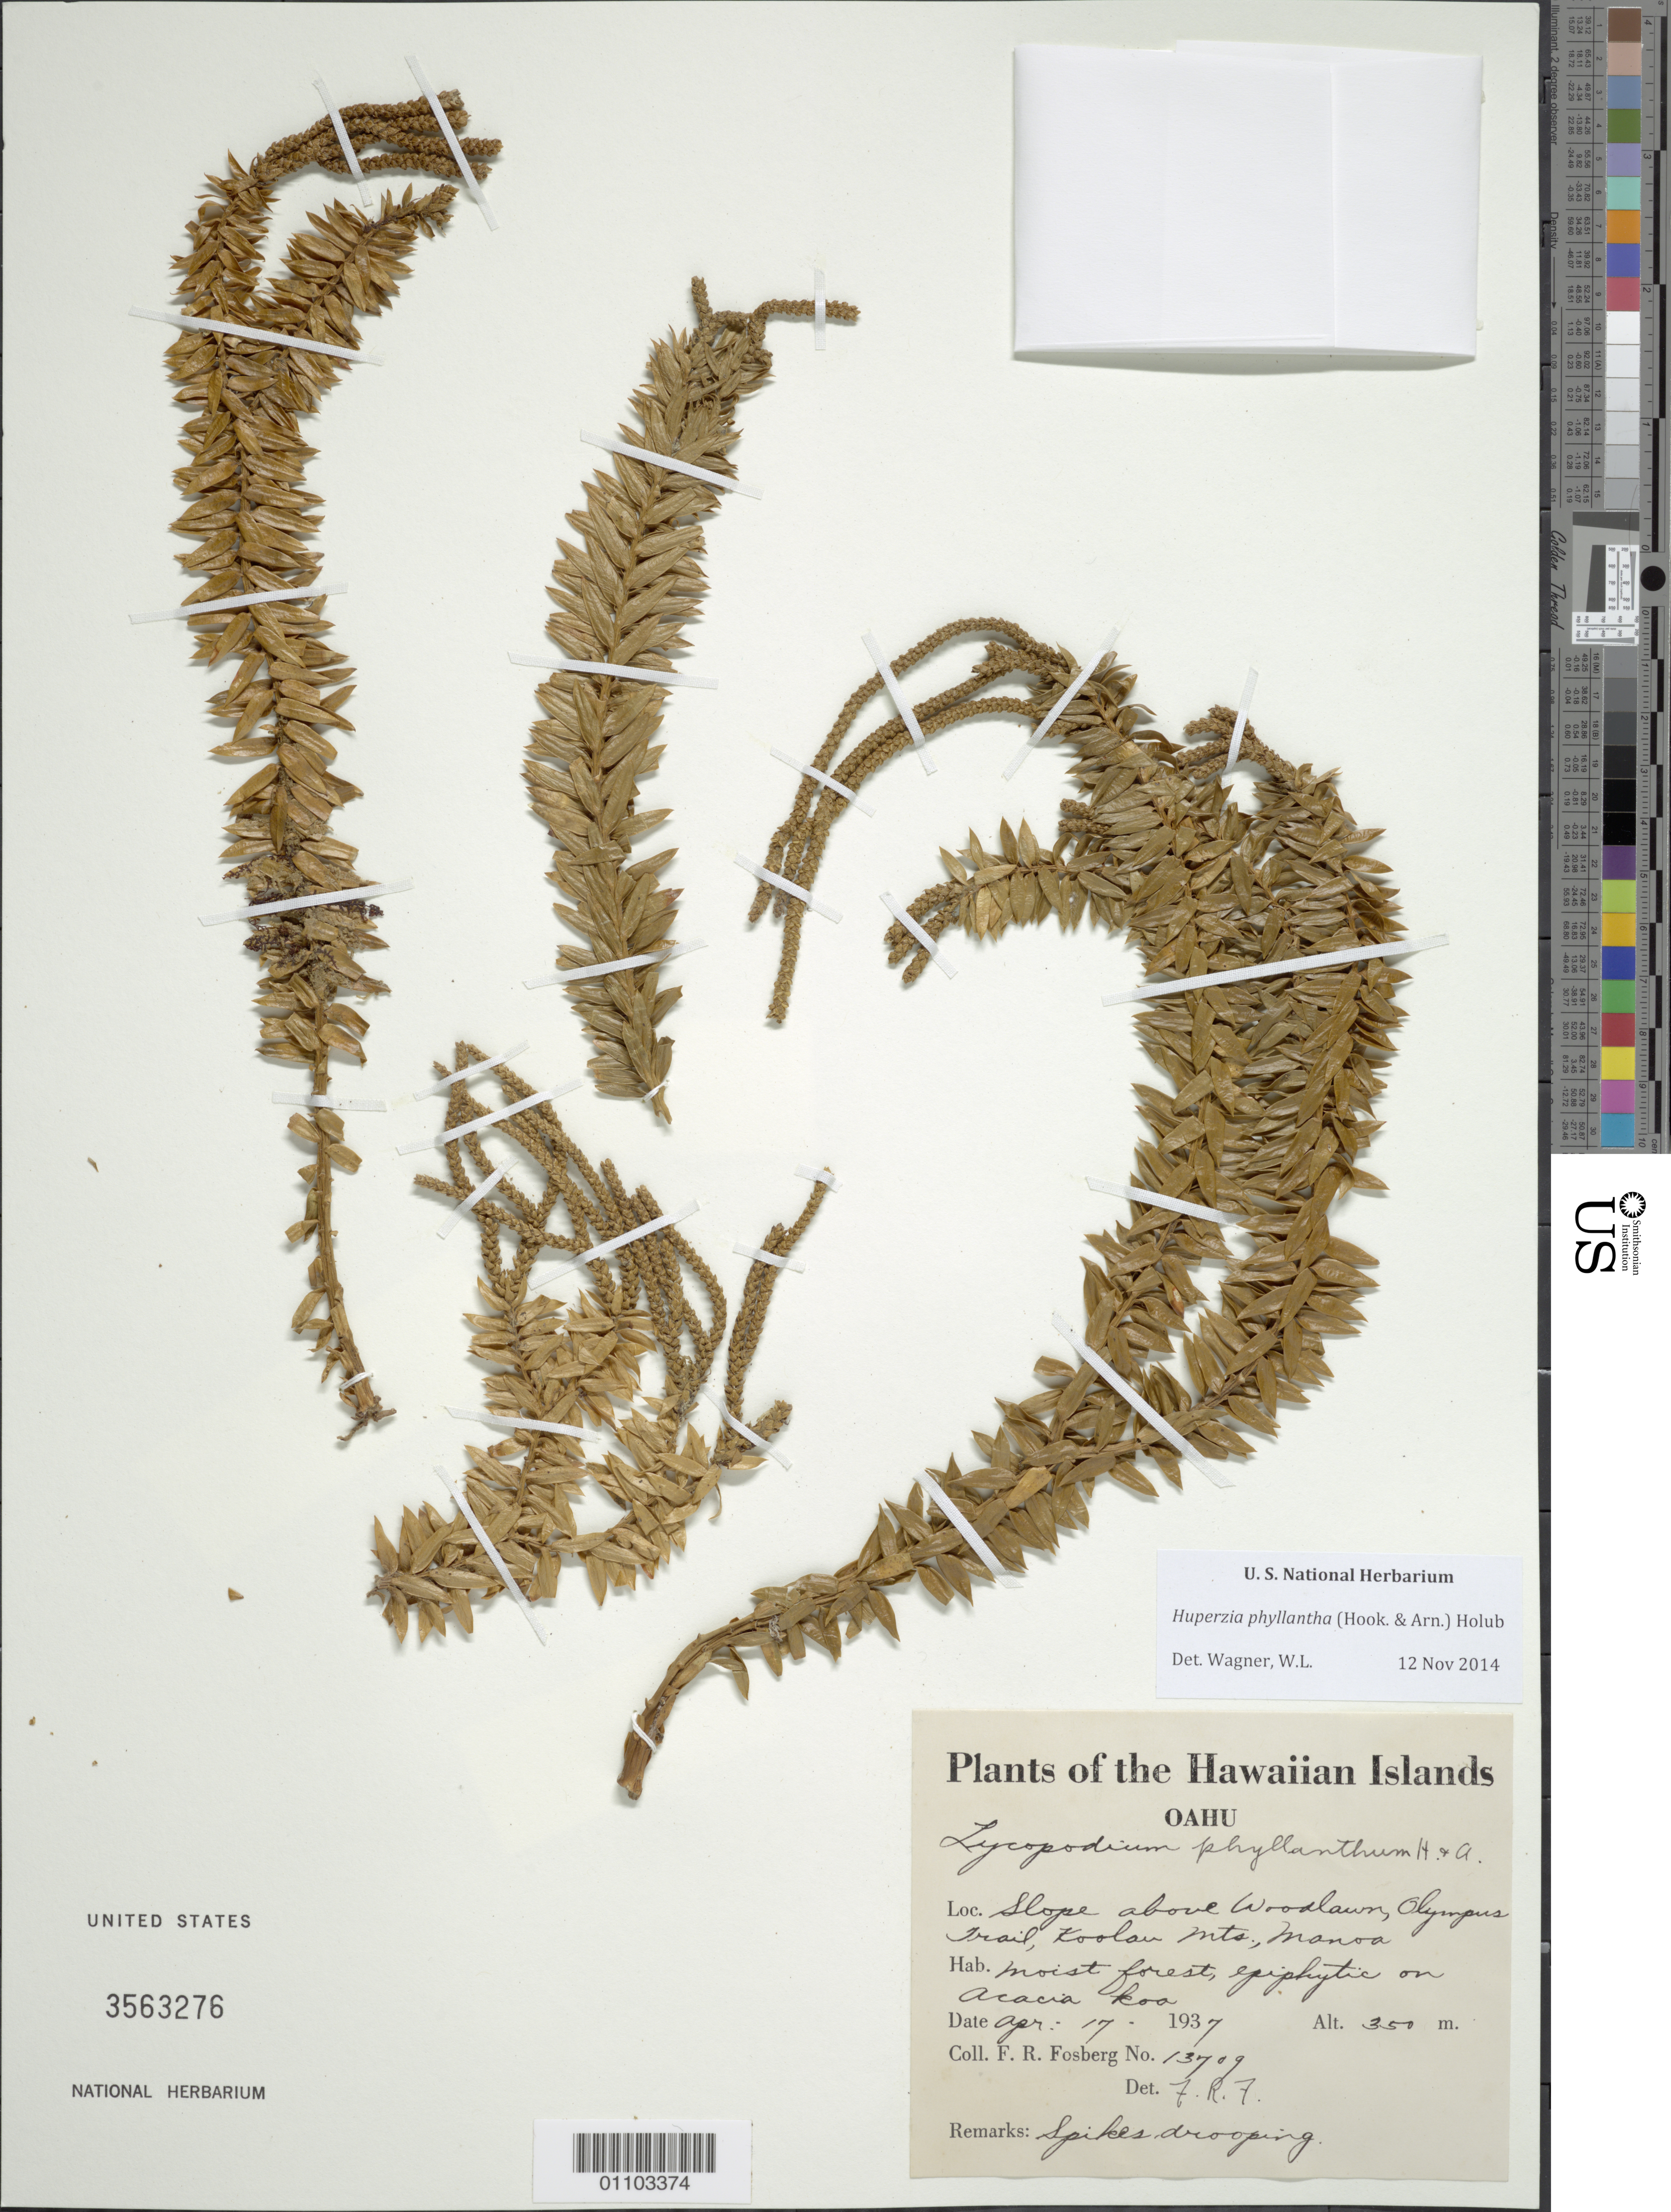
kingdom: Plantae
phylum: Tracheophyta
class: Lycopodiopsida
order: Lycopodiales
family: Lycopodiaceae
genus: Phlegmariurus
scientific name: Phlegmariurus phyllanthus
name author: (Hook. & Arn.) R.D. Dixit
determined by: Field, A. R.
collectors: F. R. Fosberg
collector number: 13709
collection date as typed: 17 Apr 1937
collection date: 1937-04-17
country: United States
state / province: Hawaii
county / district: Honolulu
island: Oahu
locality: Slope above Woodlawn, Olympus Trail, Koolau Mountains, Manoa, Oahu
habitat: Moist forest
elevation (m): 350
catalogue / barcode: US 3563276